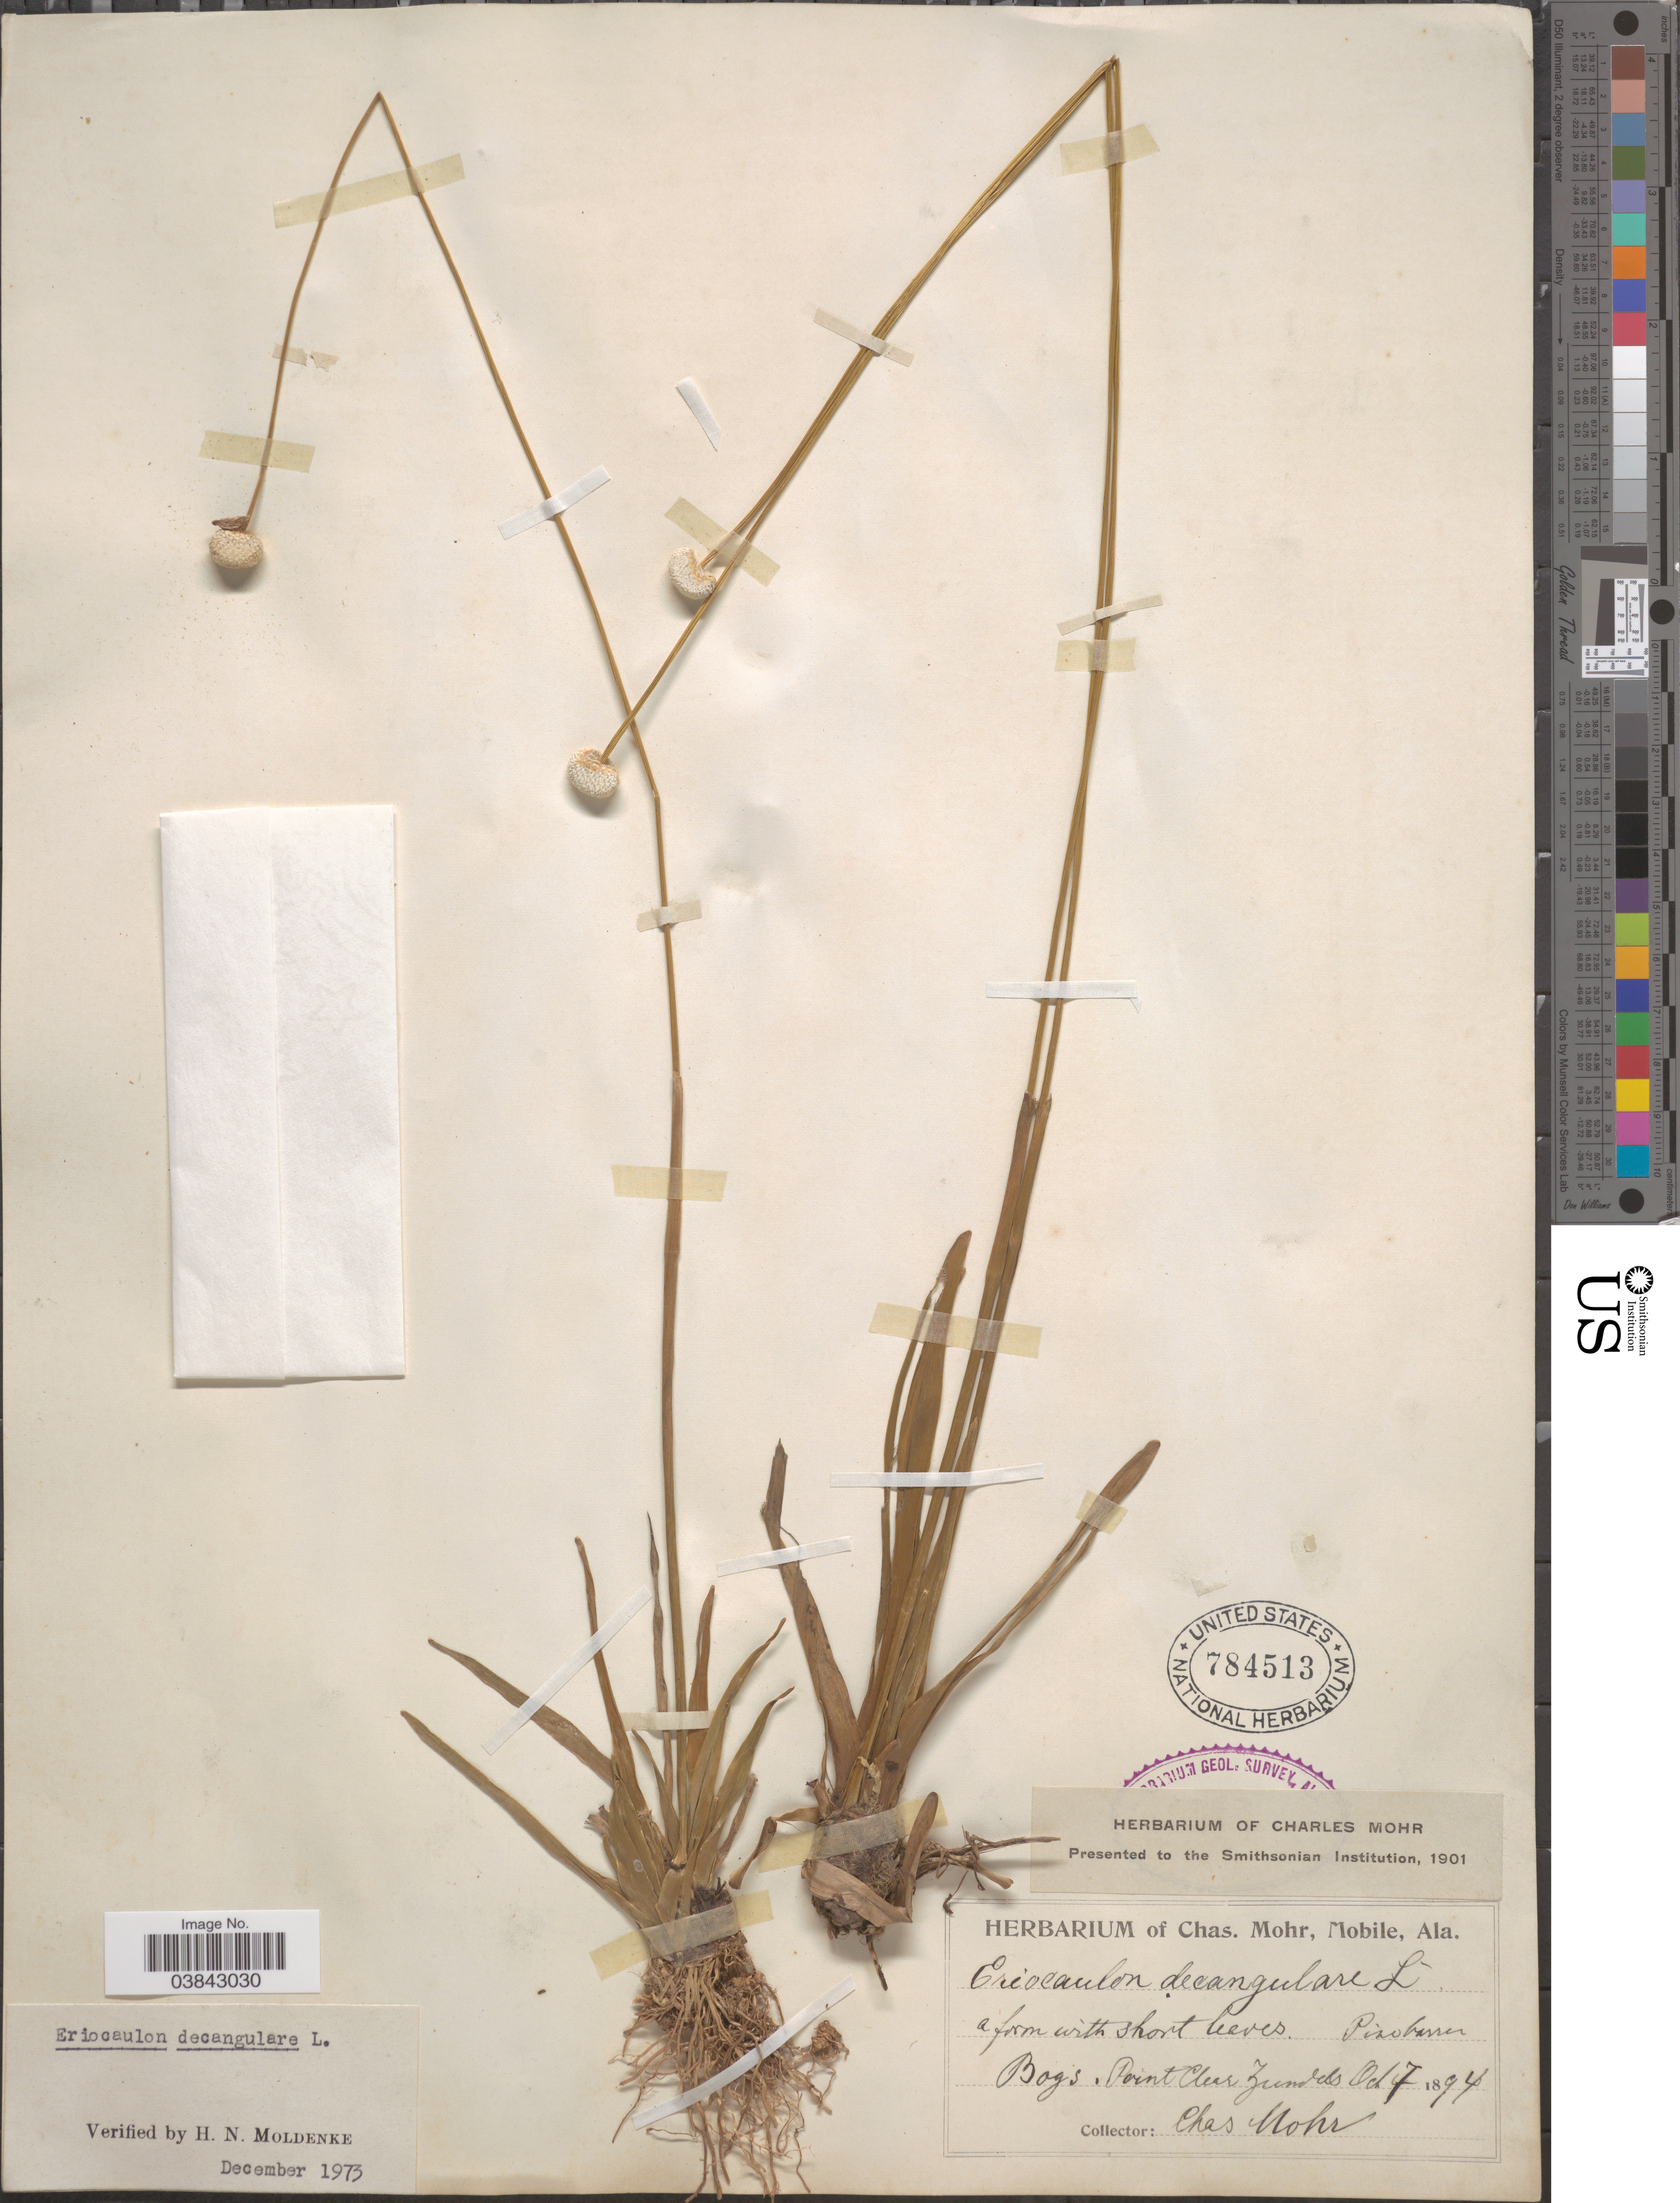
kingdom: Plantae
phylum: Tracheophyta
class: Liliopsida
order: Poales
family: Eriocaulaceae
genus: Eriocaulon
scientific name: Eriocaulon decangulare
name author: L.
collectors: Mohr, C. T. (herbarium)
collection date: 1894-10-07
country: United States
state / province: Alabama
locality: Point Clear Zundels.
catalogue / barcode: US 784513